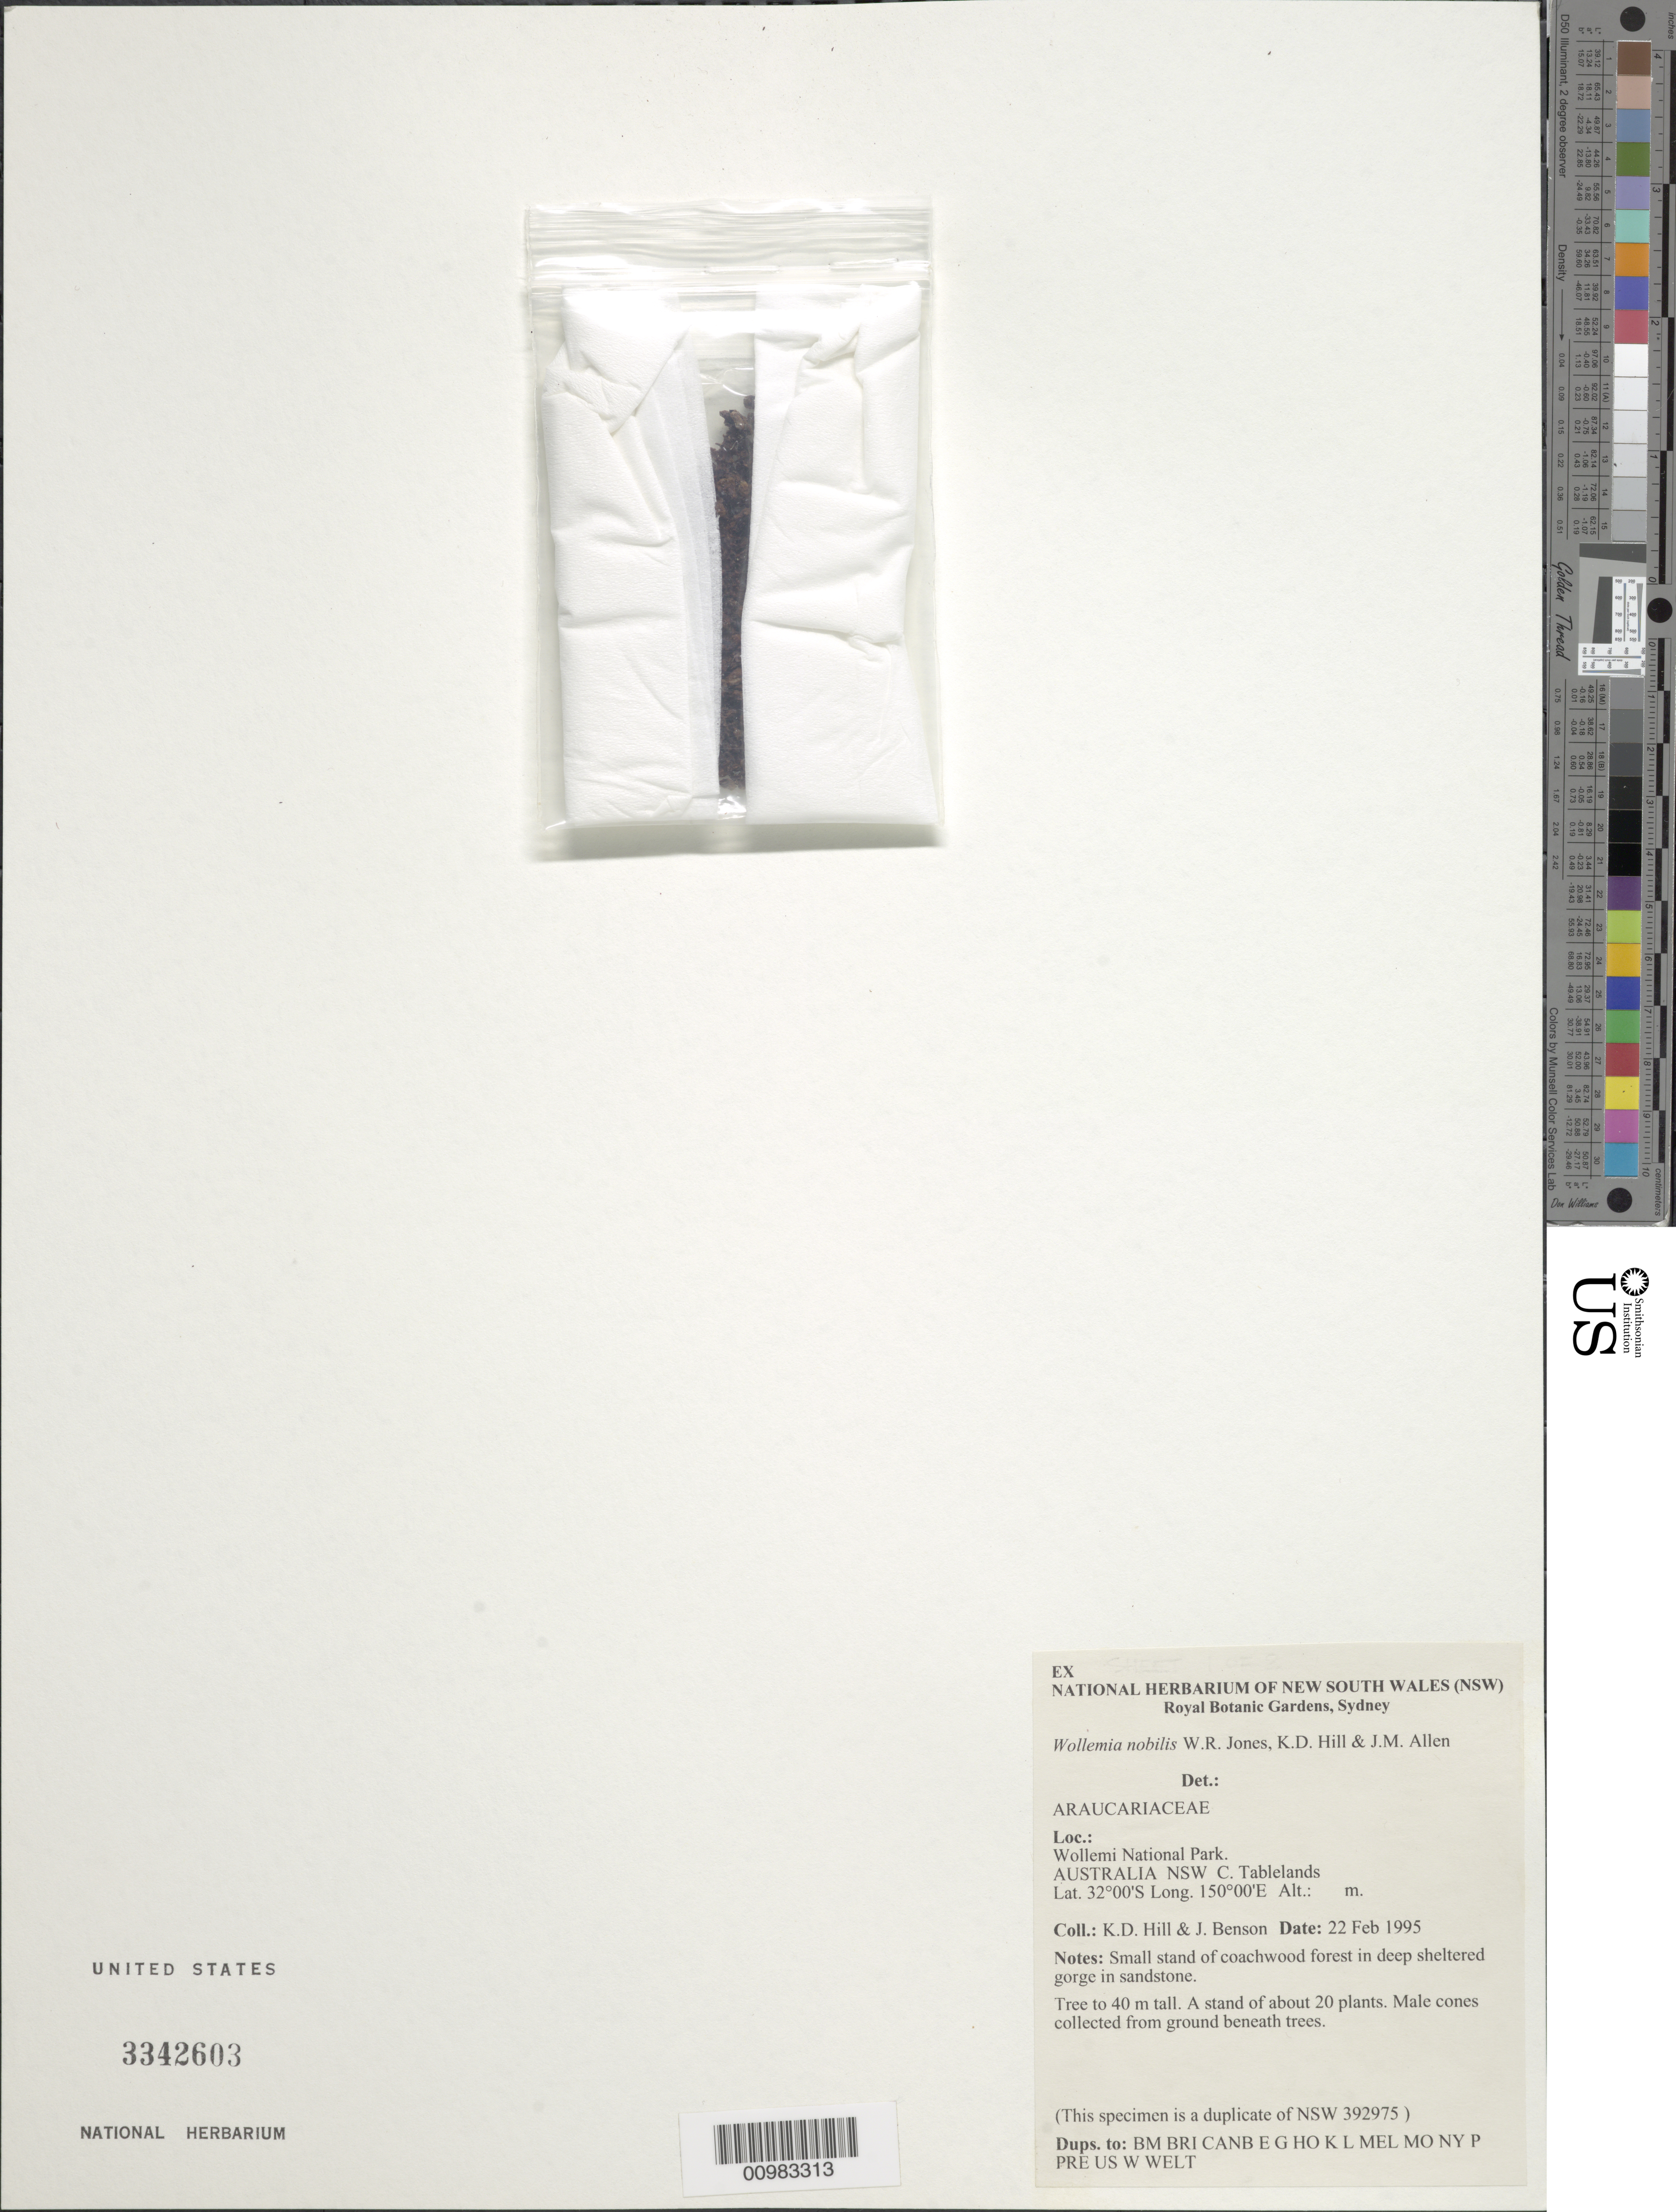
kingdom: Plantae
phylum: Tracheophyta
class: Pinopsida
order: Pinales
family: Araucariaceae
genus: Wollemia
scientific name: Wollemia nobilis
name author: W.R. Jones et al.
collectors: J. Benson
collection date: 1995-02-22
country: Australia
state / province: New South Wales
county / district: C. Tablelands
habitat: Small stand of coachwood forest in deep sheltered gorge in sandstone.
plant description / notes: (record contributed by HISPID)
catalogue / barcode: US 3342603